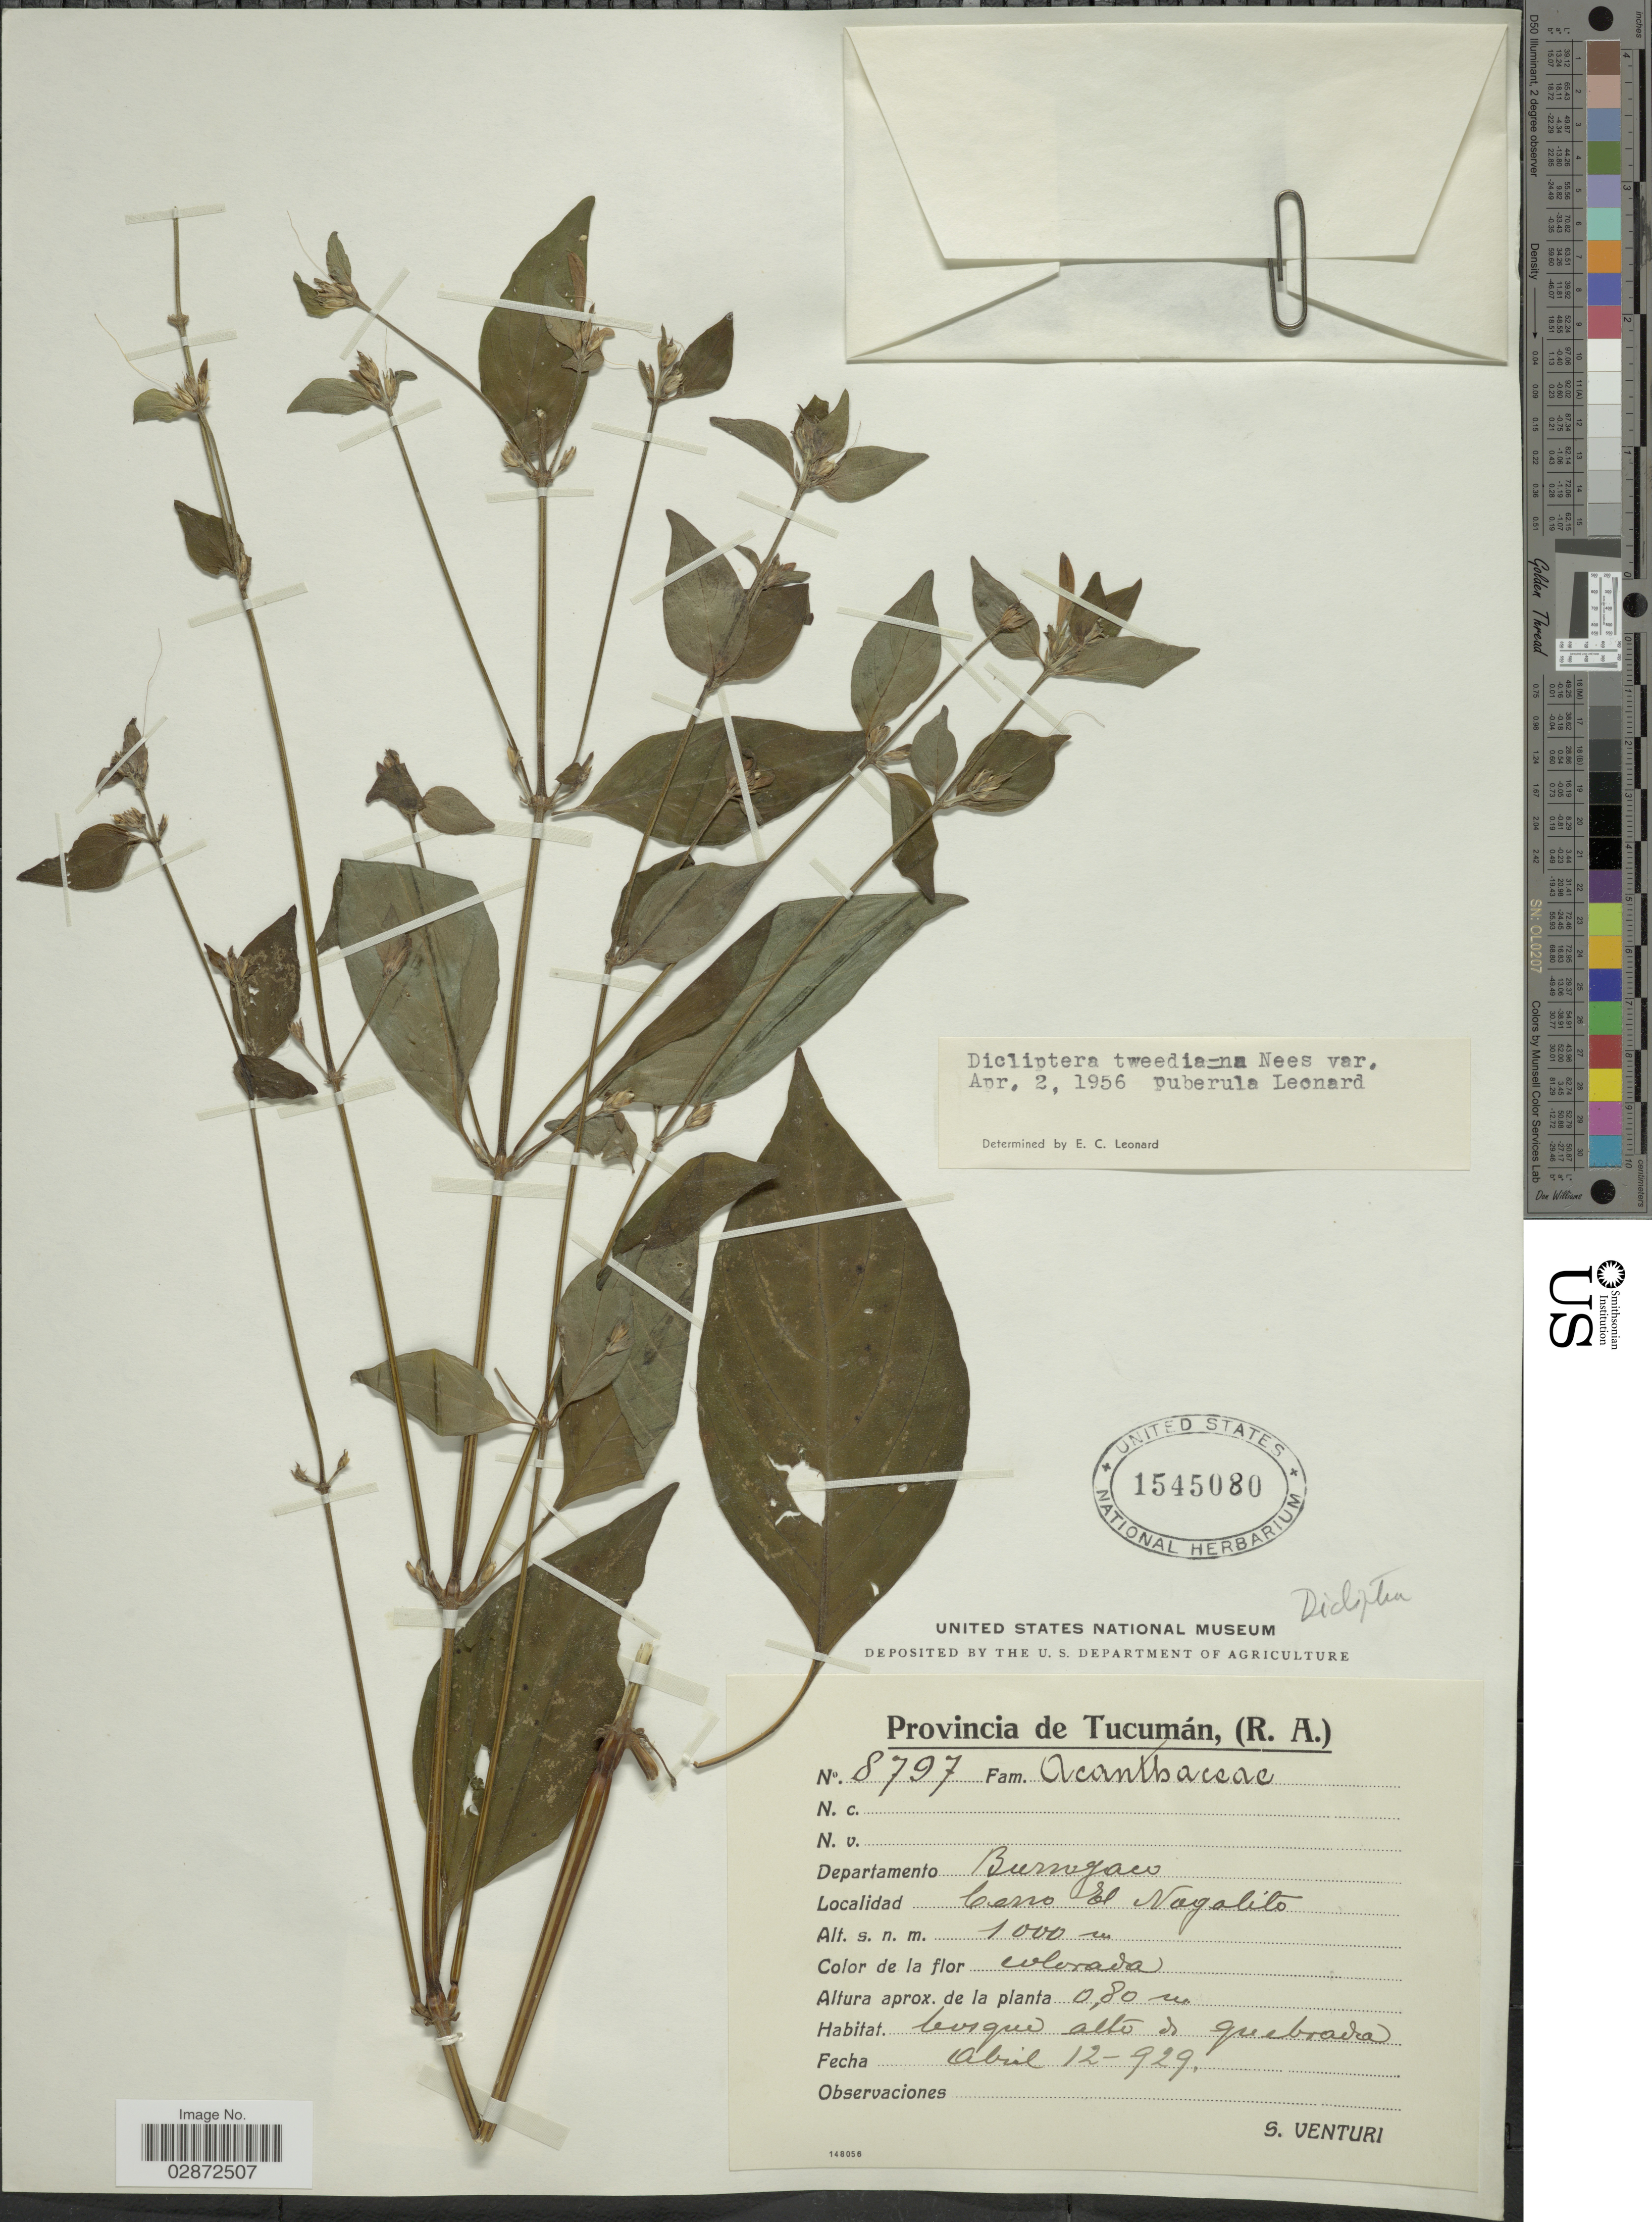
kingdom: Plantae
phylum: Tracheophyta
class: Magnoliopsida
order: Lamiales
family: Acanthaceae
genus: Dicliptera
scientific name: Dicliptera squarrosa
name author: Nees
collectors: S. Venturi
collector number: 8797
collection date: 1929-04-12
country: Argentina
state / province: Tucuman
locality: Provincia de Tucumán, (R.A.). Departamento Burroyaco. Cerro El Nagalito.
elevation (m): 1000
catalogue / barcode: US 1545080